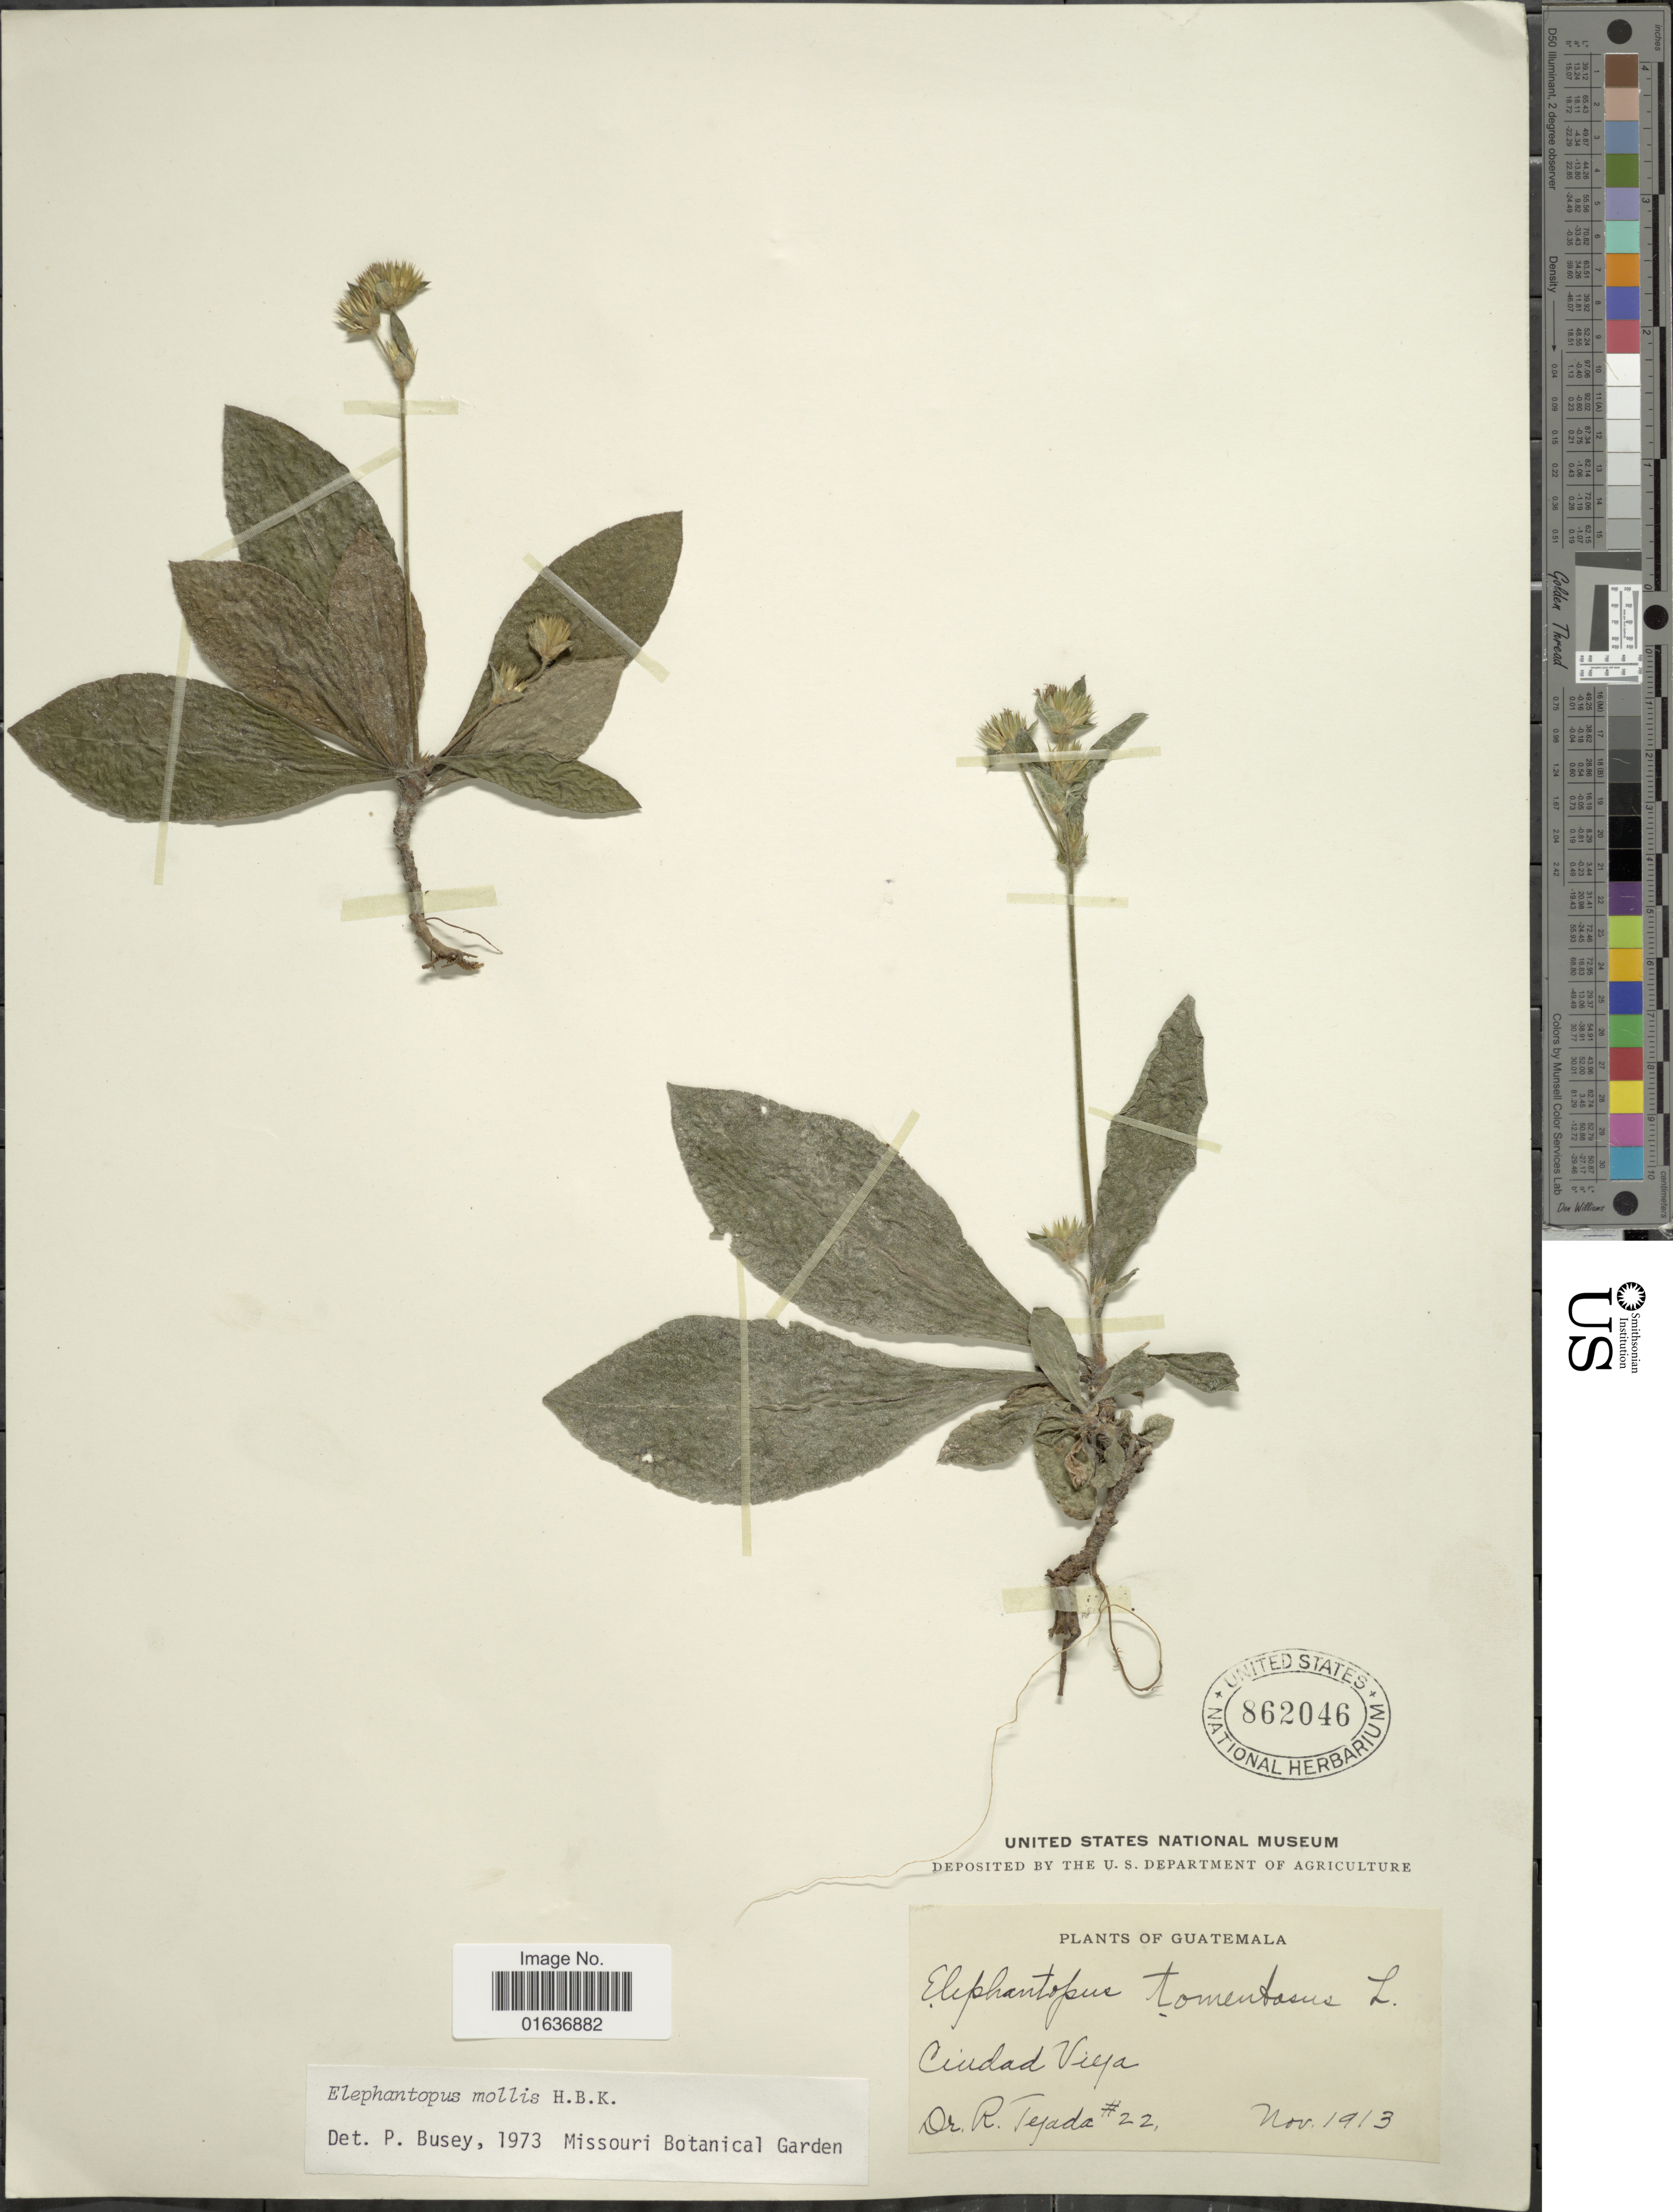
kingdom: Plantae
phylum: Tracheophyta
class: Magnoliopsida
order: Asterales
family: Asteraceae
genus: Elephantopus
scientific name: Elephantopus mollis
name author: Kunth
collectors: R. Tejada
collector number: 22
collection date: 1913-11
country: Guatemala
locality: Ciudad Vieja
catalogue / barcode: US 862046